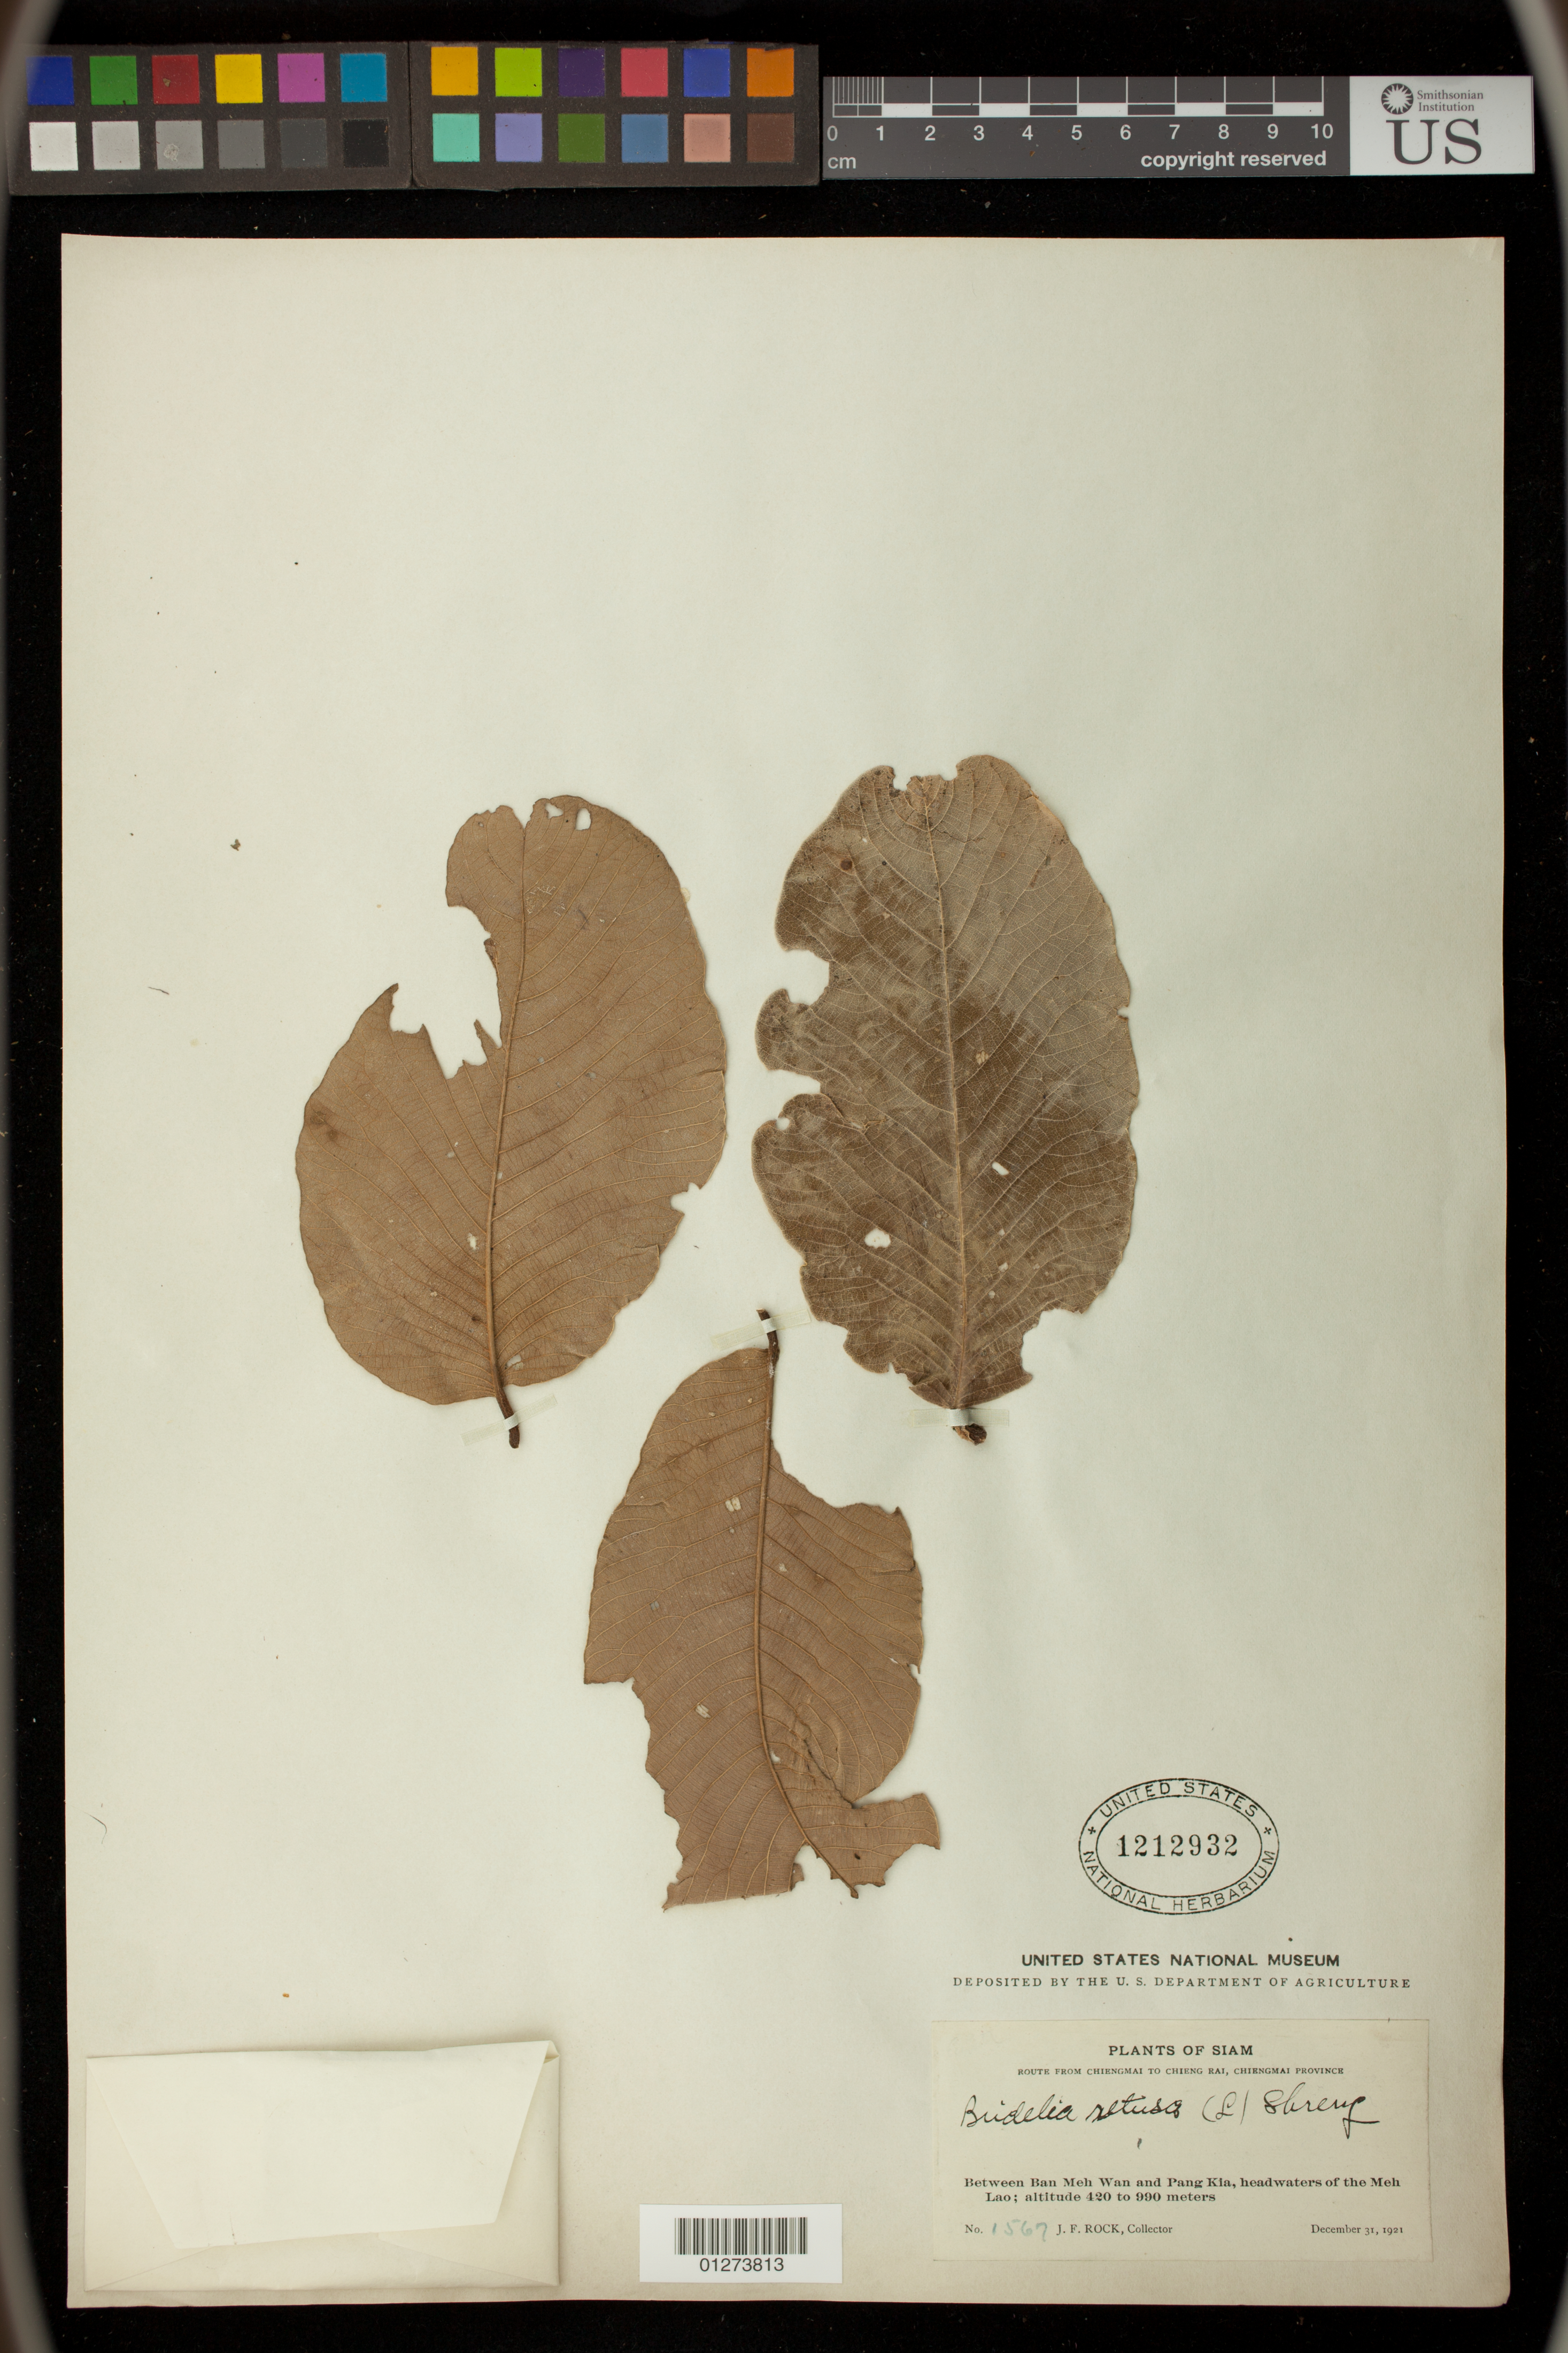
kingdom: Plantae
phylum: Tracheophyta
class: Magnoliopsida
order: Malpighiales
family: Phyllanthaceae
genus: Bridelia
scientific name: Bridelia retusa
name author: (L.) A. Juss.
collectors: J. F. Rock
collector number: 1567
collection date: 1921-12-31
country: Thailand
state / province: Chiang Mai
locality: Siam. Between Ban Meh Wan and Pang Kia [Huai Pang Kia], headwaters of the Meh Lao.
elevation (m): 420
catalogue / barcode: US 1212932